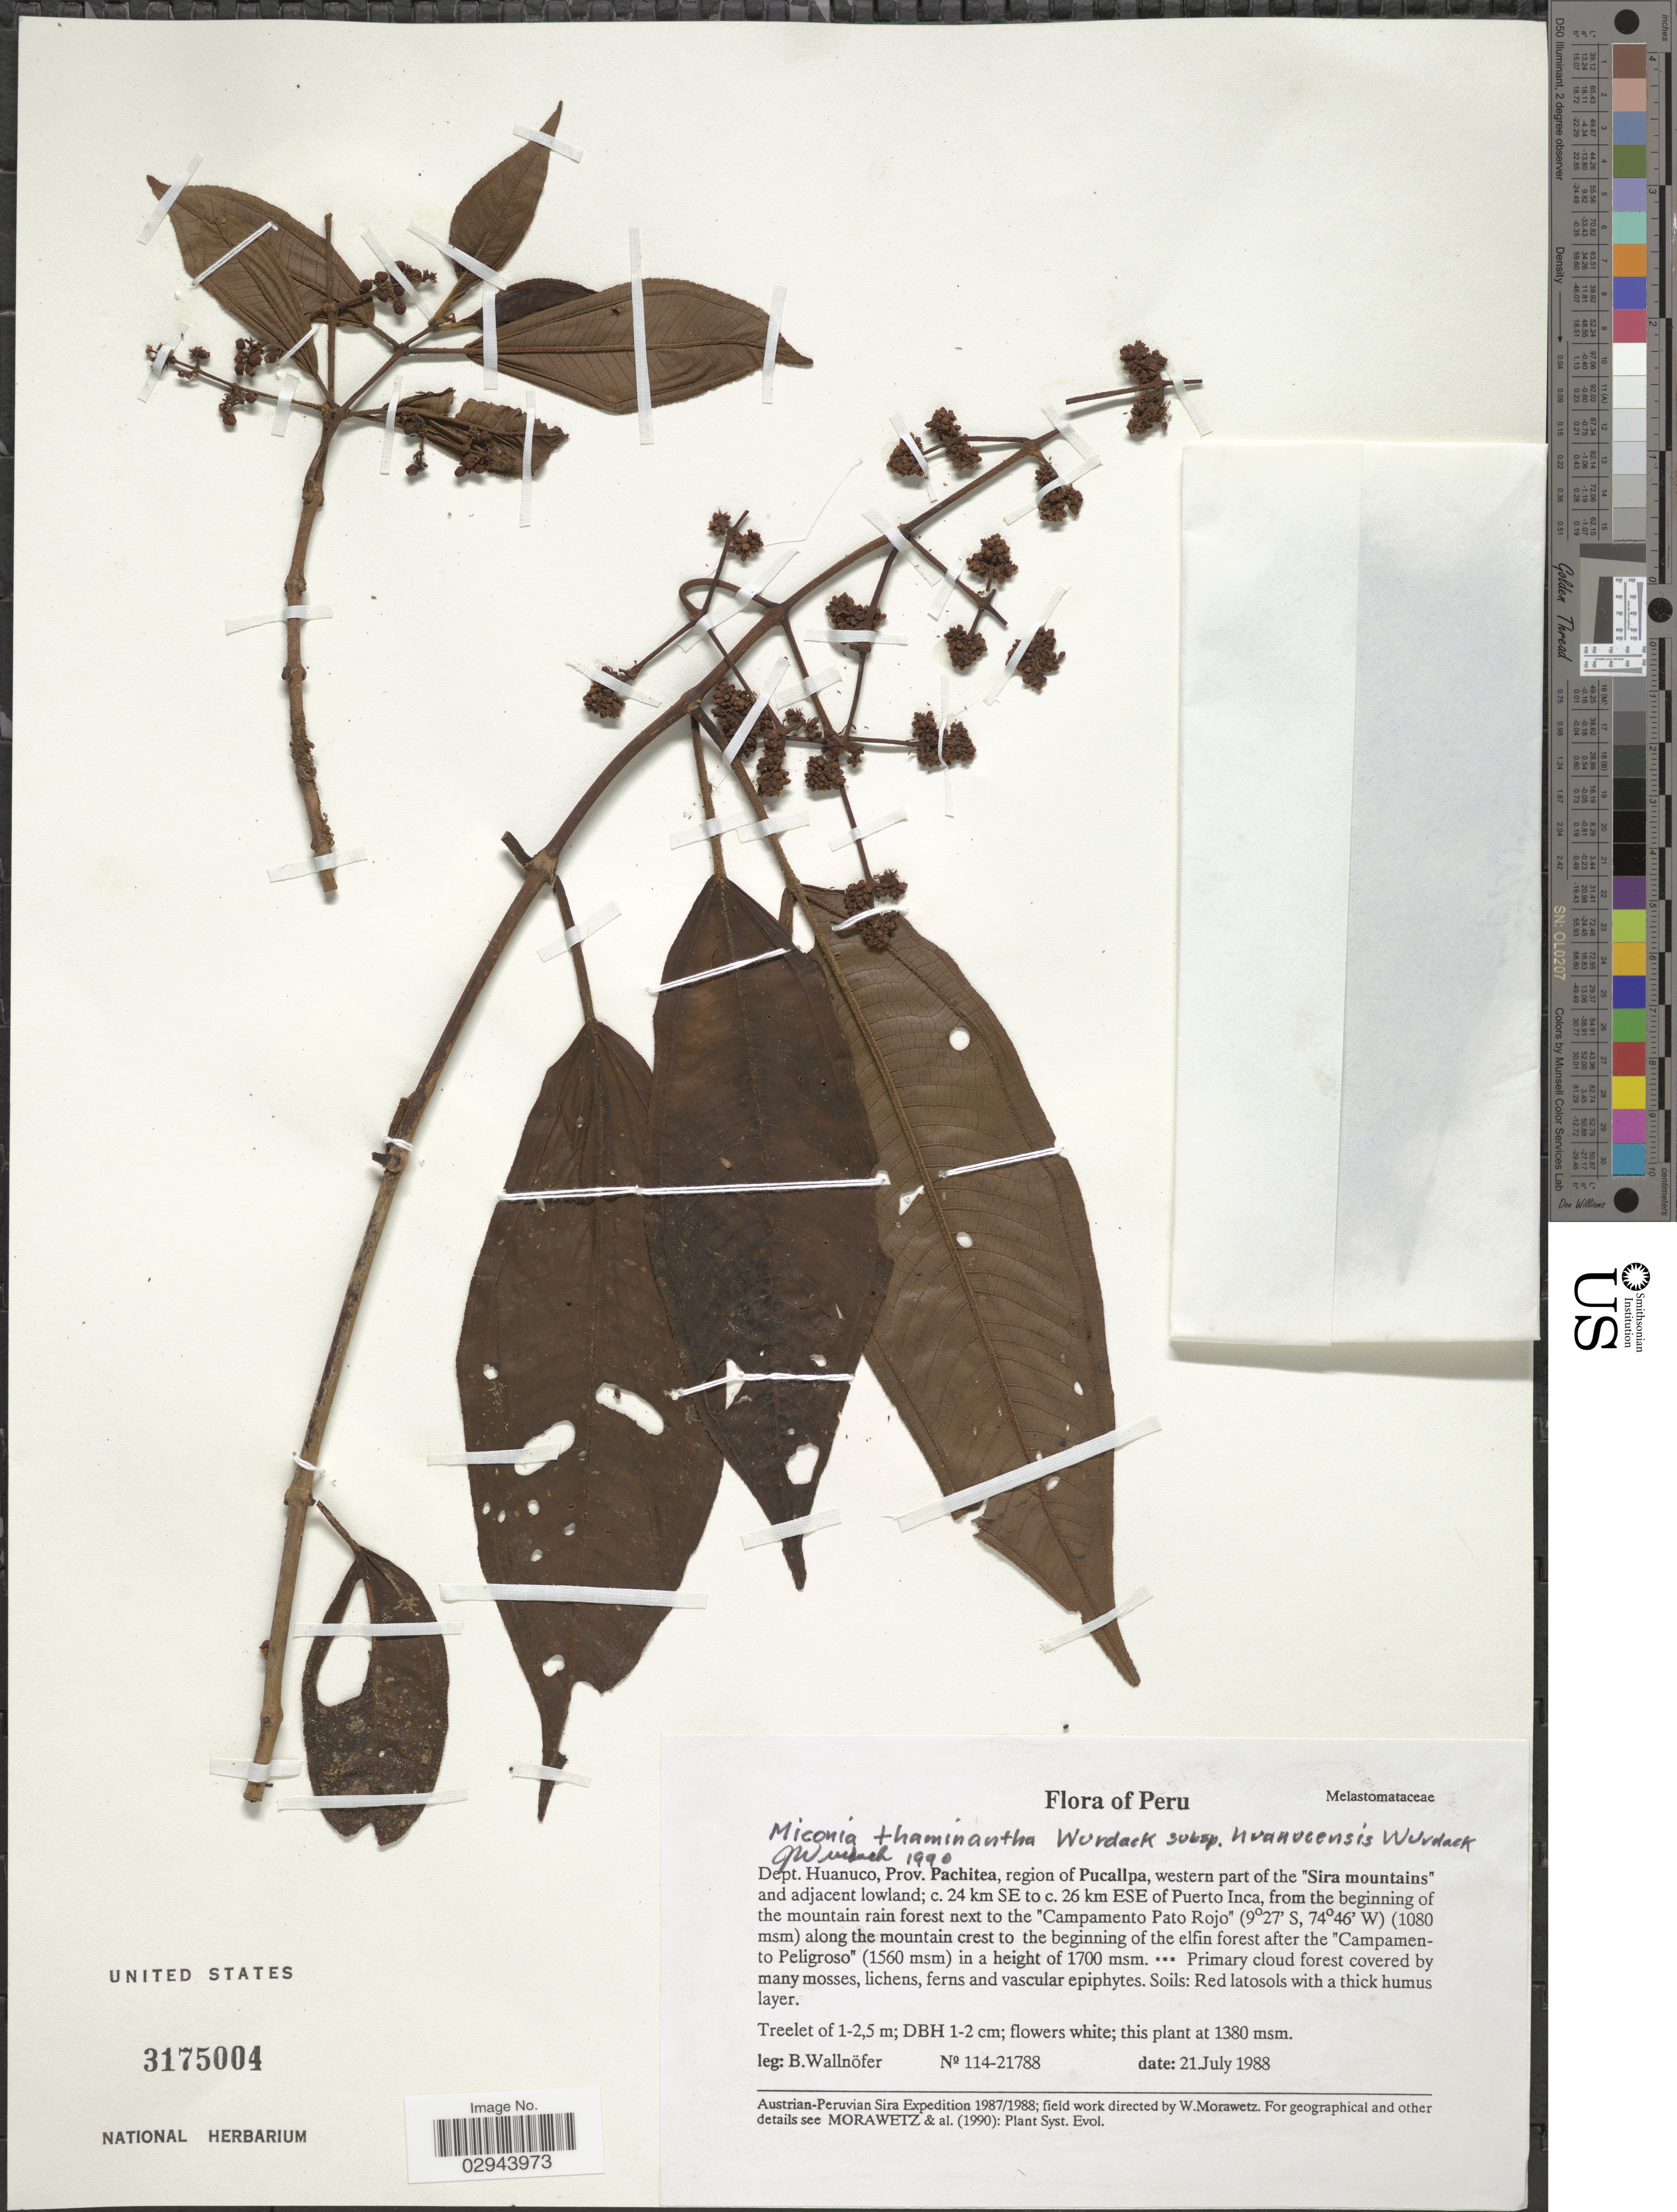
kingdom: Plantae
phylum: Tracheophyta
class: Magnoliopsida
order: Myrtales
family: Melastomataceae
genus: Miconia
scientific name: Miconia thaminantha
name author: Wurdack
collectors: B. Wallnöfer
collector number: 114-21788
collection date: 1988-07-21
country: Peru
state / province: Huánuco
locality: Dept. Huanuco, Prov. Pachitea, region of Pucallpa, western part of the "Sira mountains" and adjacent lowland, c. 24 km SE to c. 26 km ESE of Puerto Inca, from the beginning of the mountain rain forest next to the "Campamento Pato Rojo" along the mountain crest to the beginning of the elfin forest after the "Campamento Peligroso".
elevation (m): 1700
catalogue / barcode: US 3175004